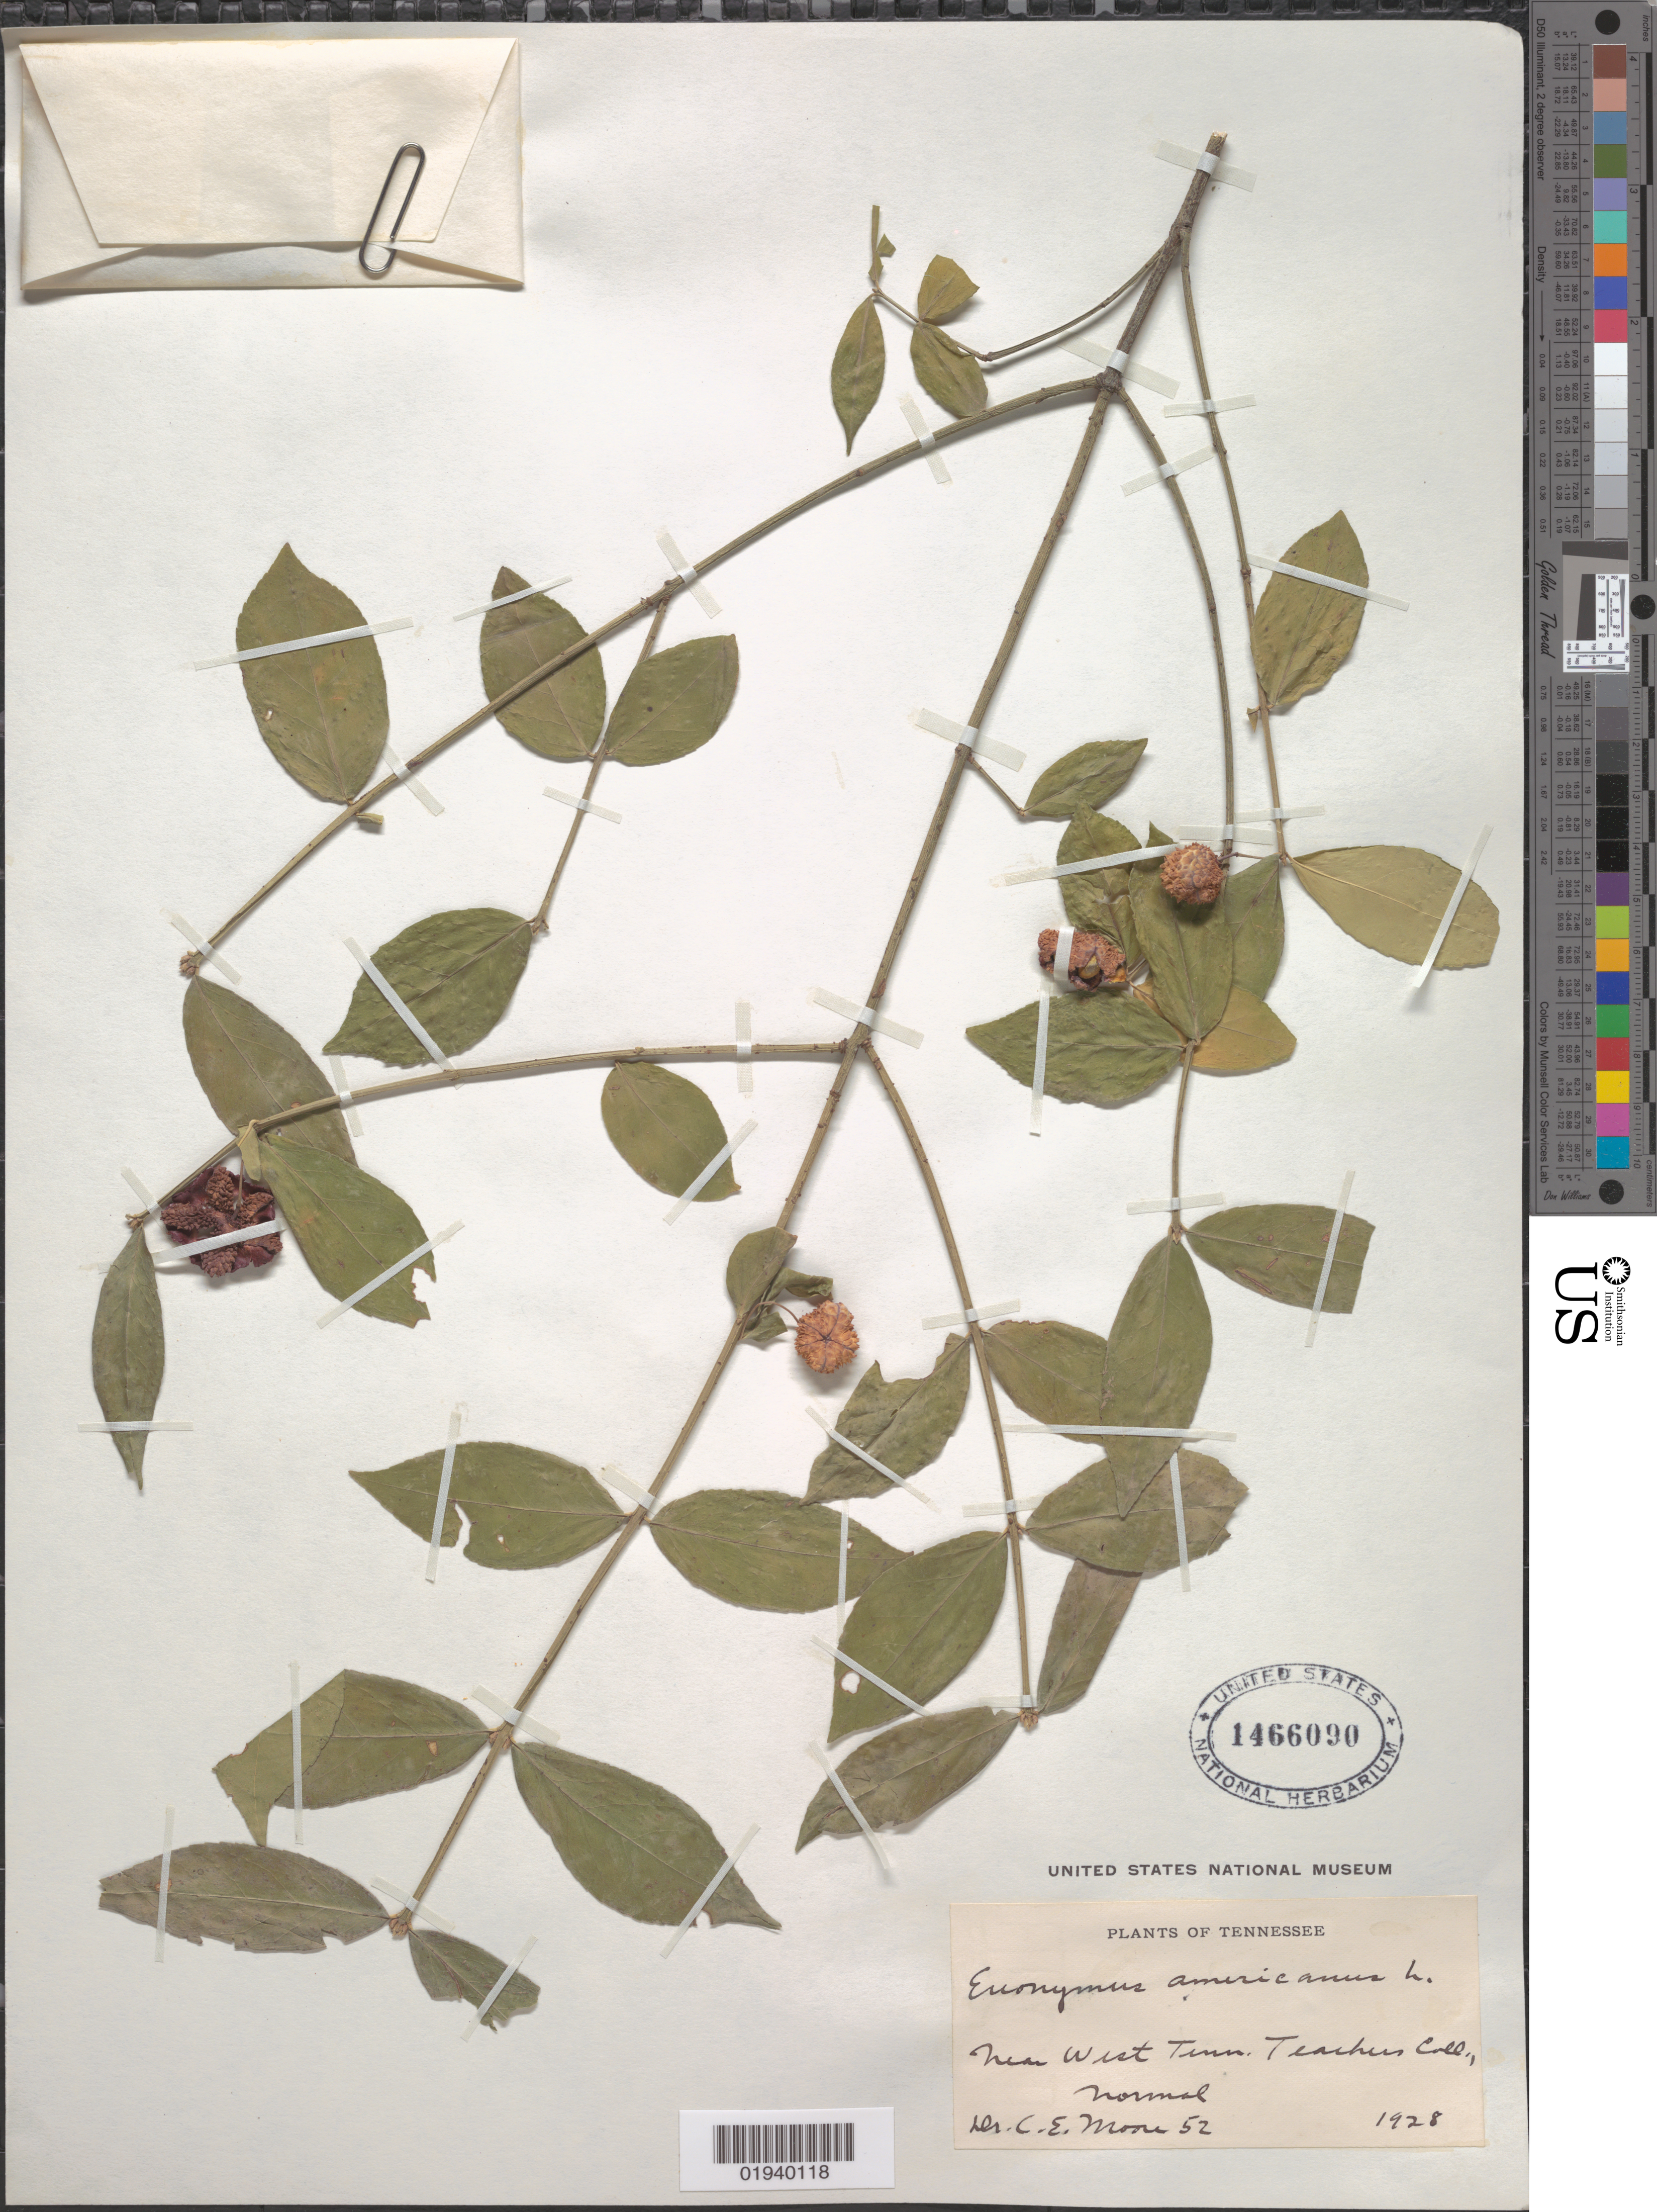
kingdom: Plantae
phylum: Tracheophyta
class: Magnoliopsida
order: Celastrales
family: Celastraceae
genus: Euonymus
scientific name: Euonymus americanus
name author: L.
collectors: C. Moore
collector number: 52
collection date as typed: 1928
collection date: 1928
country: United States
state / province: Tennessee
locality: Near West Tenn. Teachers Coll., Normal.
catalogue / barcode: US 1466090